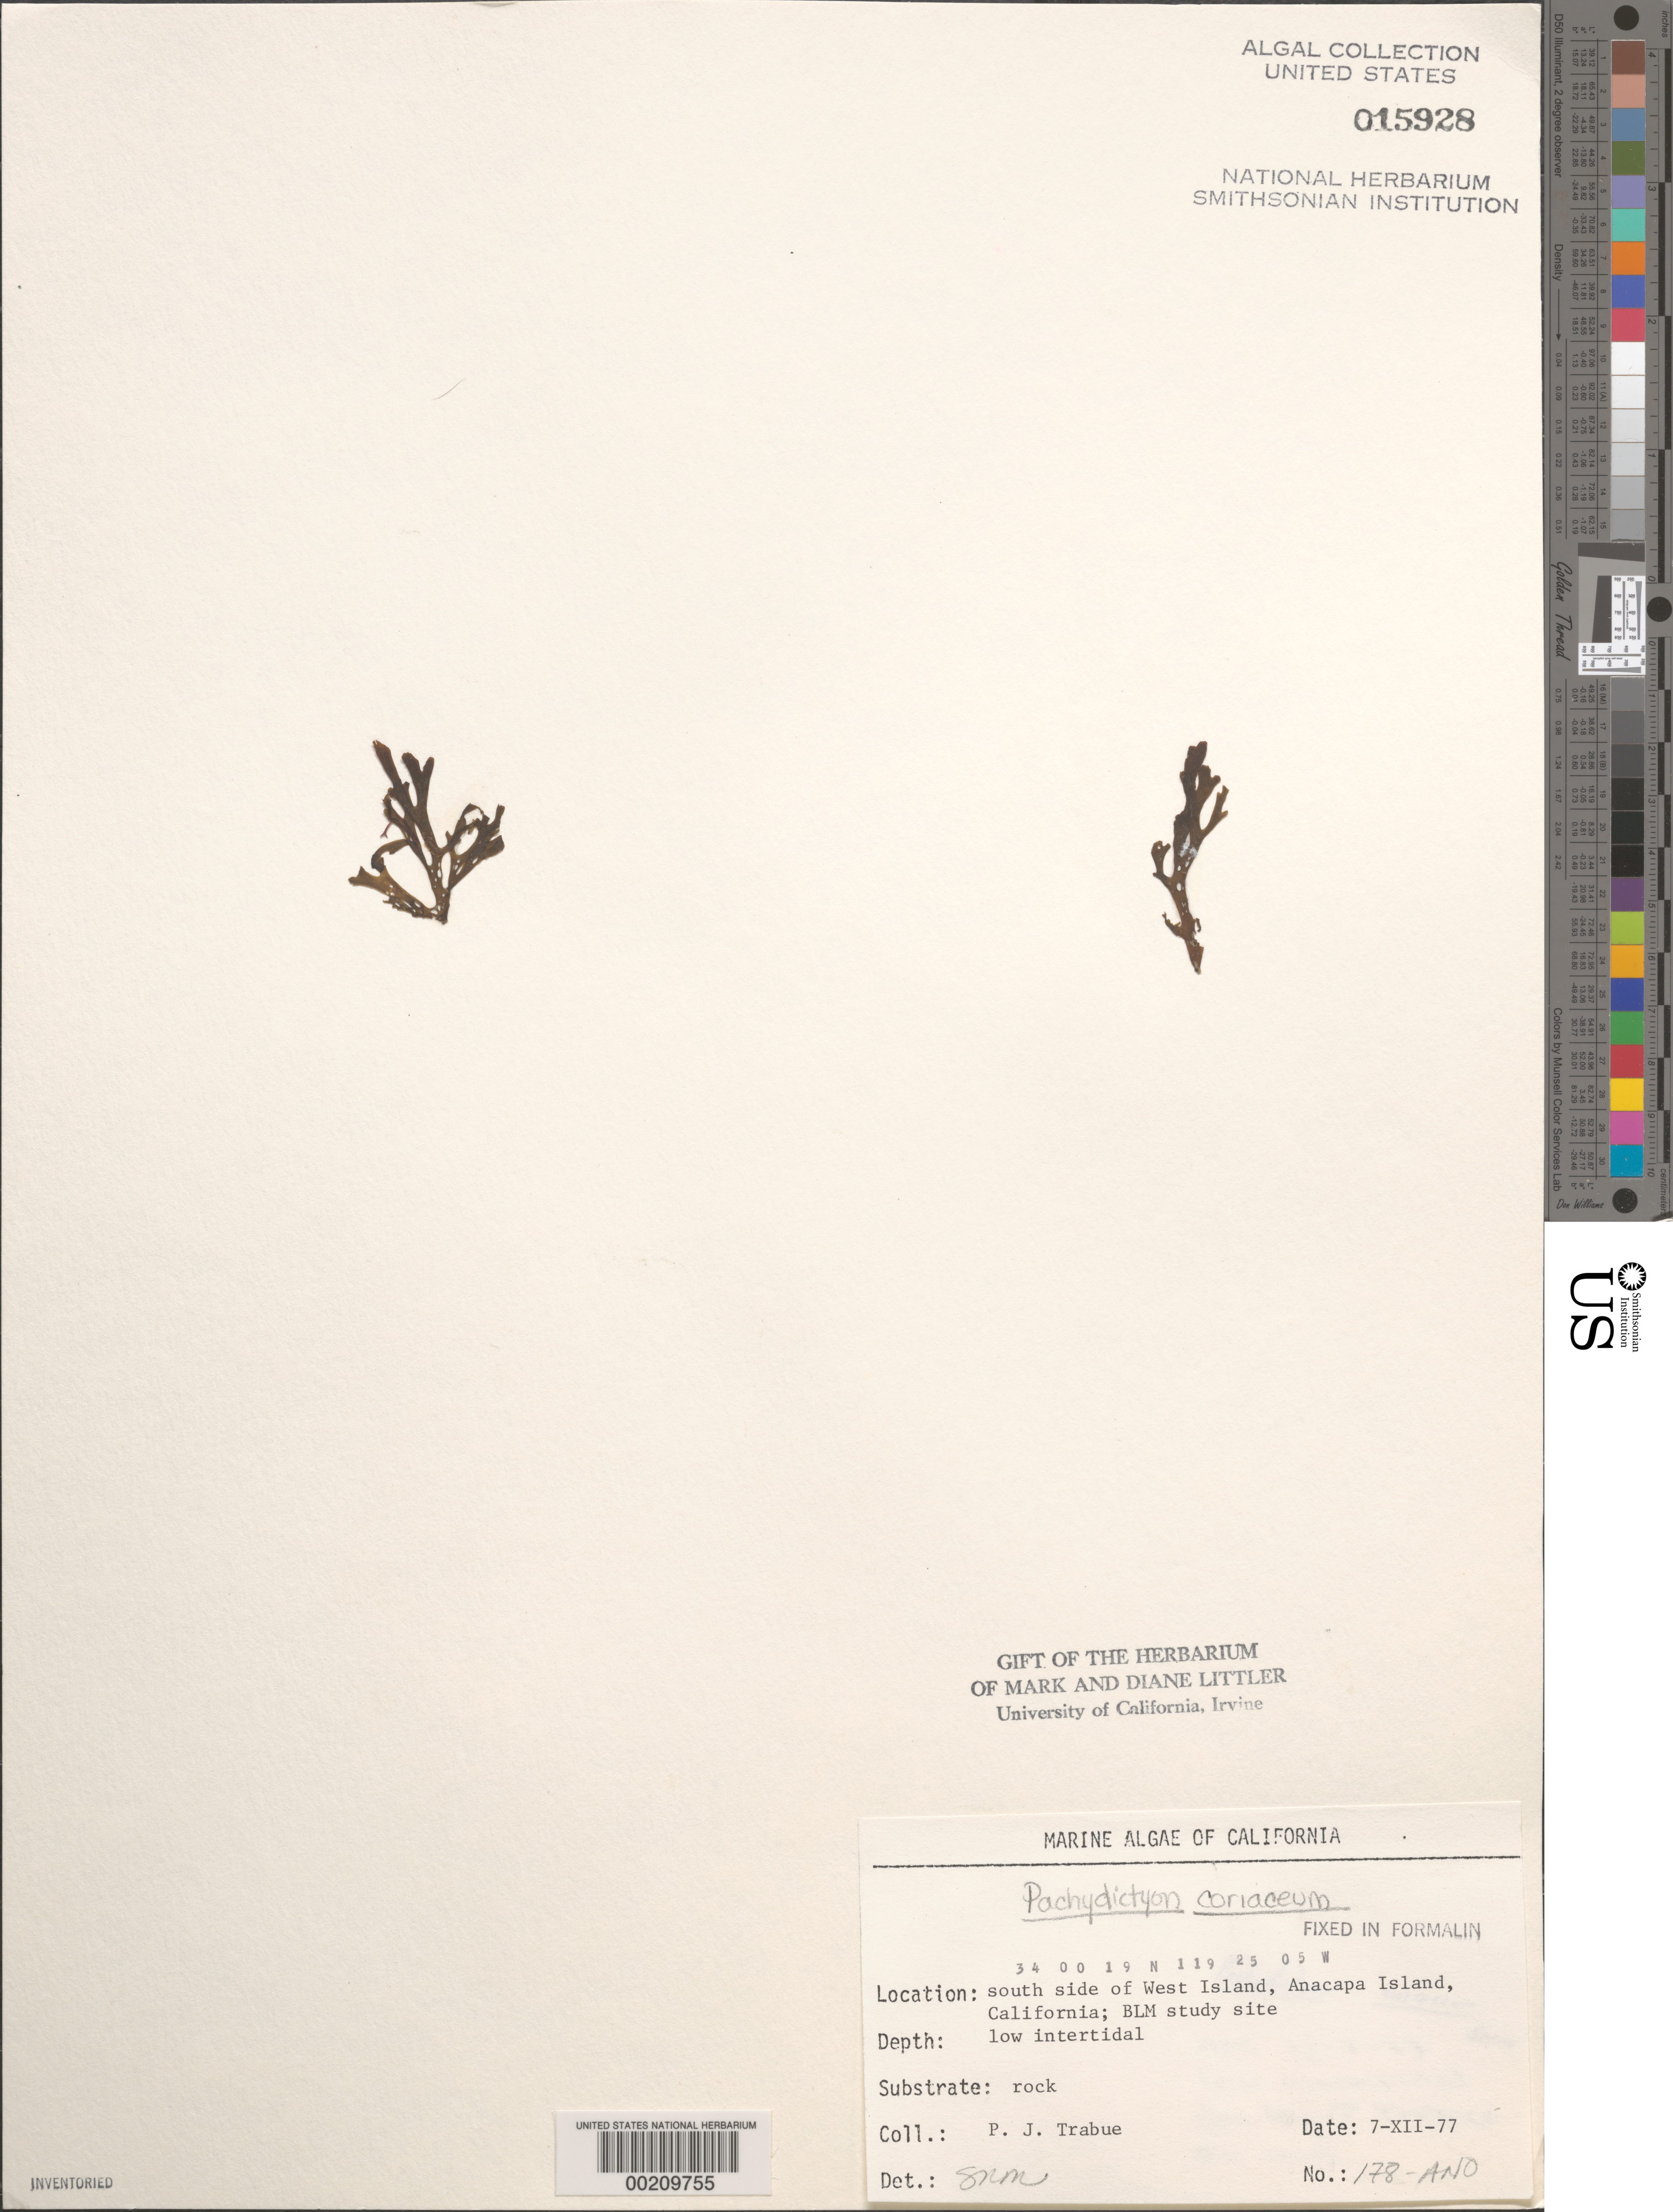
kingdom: Chromista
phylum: Ochrophyta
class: Phaeophyceae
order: Dictyotales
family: Dictyotaceae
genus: Pachydictyon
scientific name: Pachydictyon coriaceum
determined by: Murray, S. N.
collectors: P. J. Trabue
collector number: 178-ANO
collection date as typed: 07 Dec 1977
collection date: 1977-12-07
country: United States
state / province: California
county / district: Ventura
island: Anacapa Island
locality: South side of west island, near Cat Rock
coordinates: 34 00'19"N, 119 25'05"W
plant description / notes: BLM-SOCALBIGHT Rocky Intertidal Survey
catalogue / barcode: US 15928